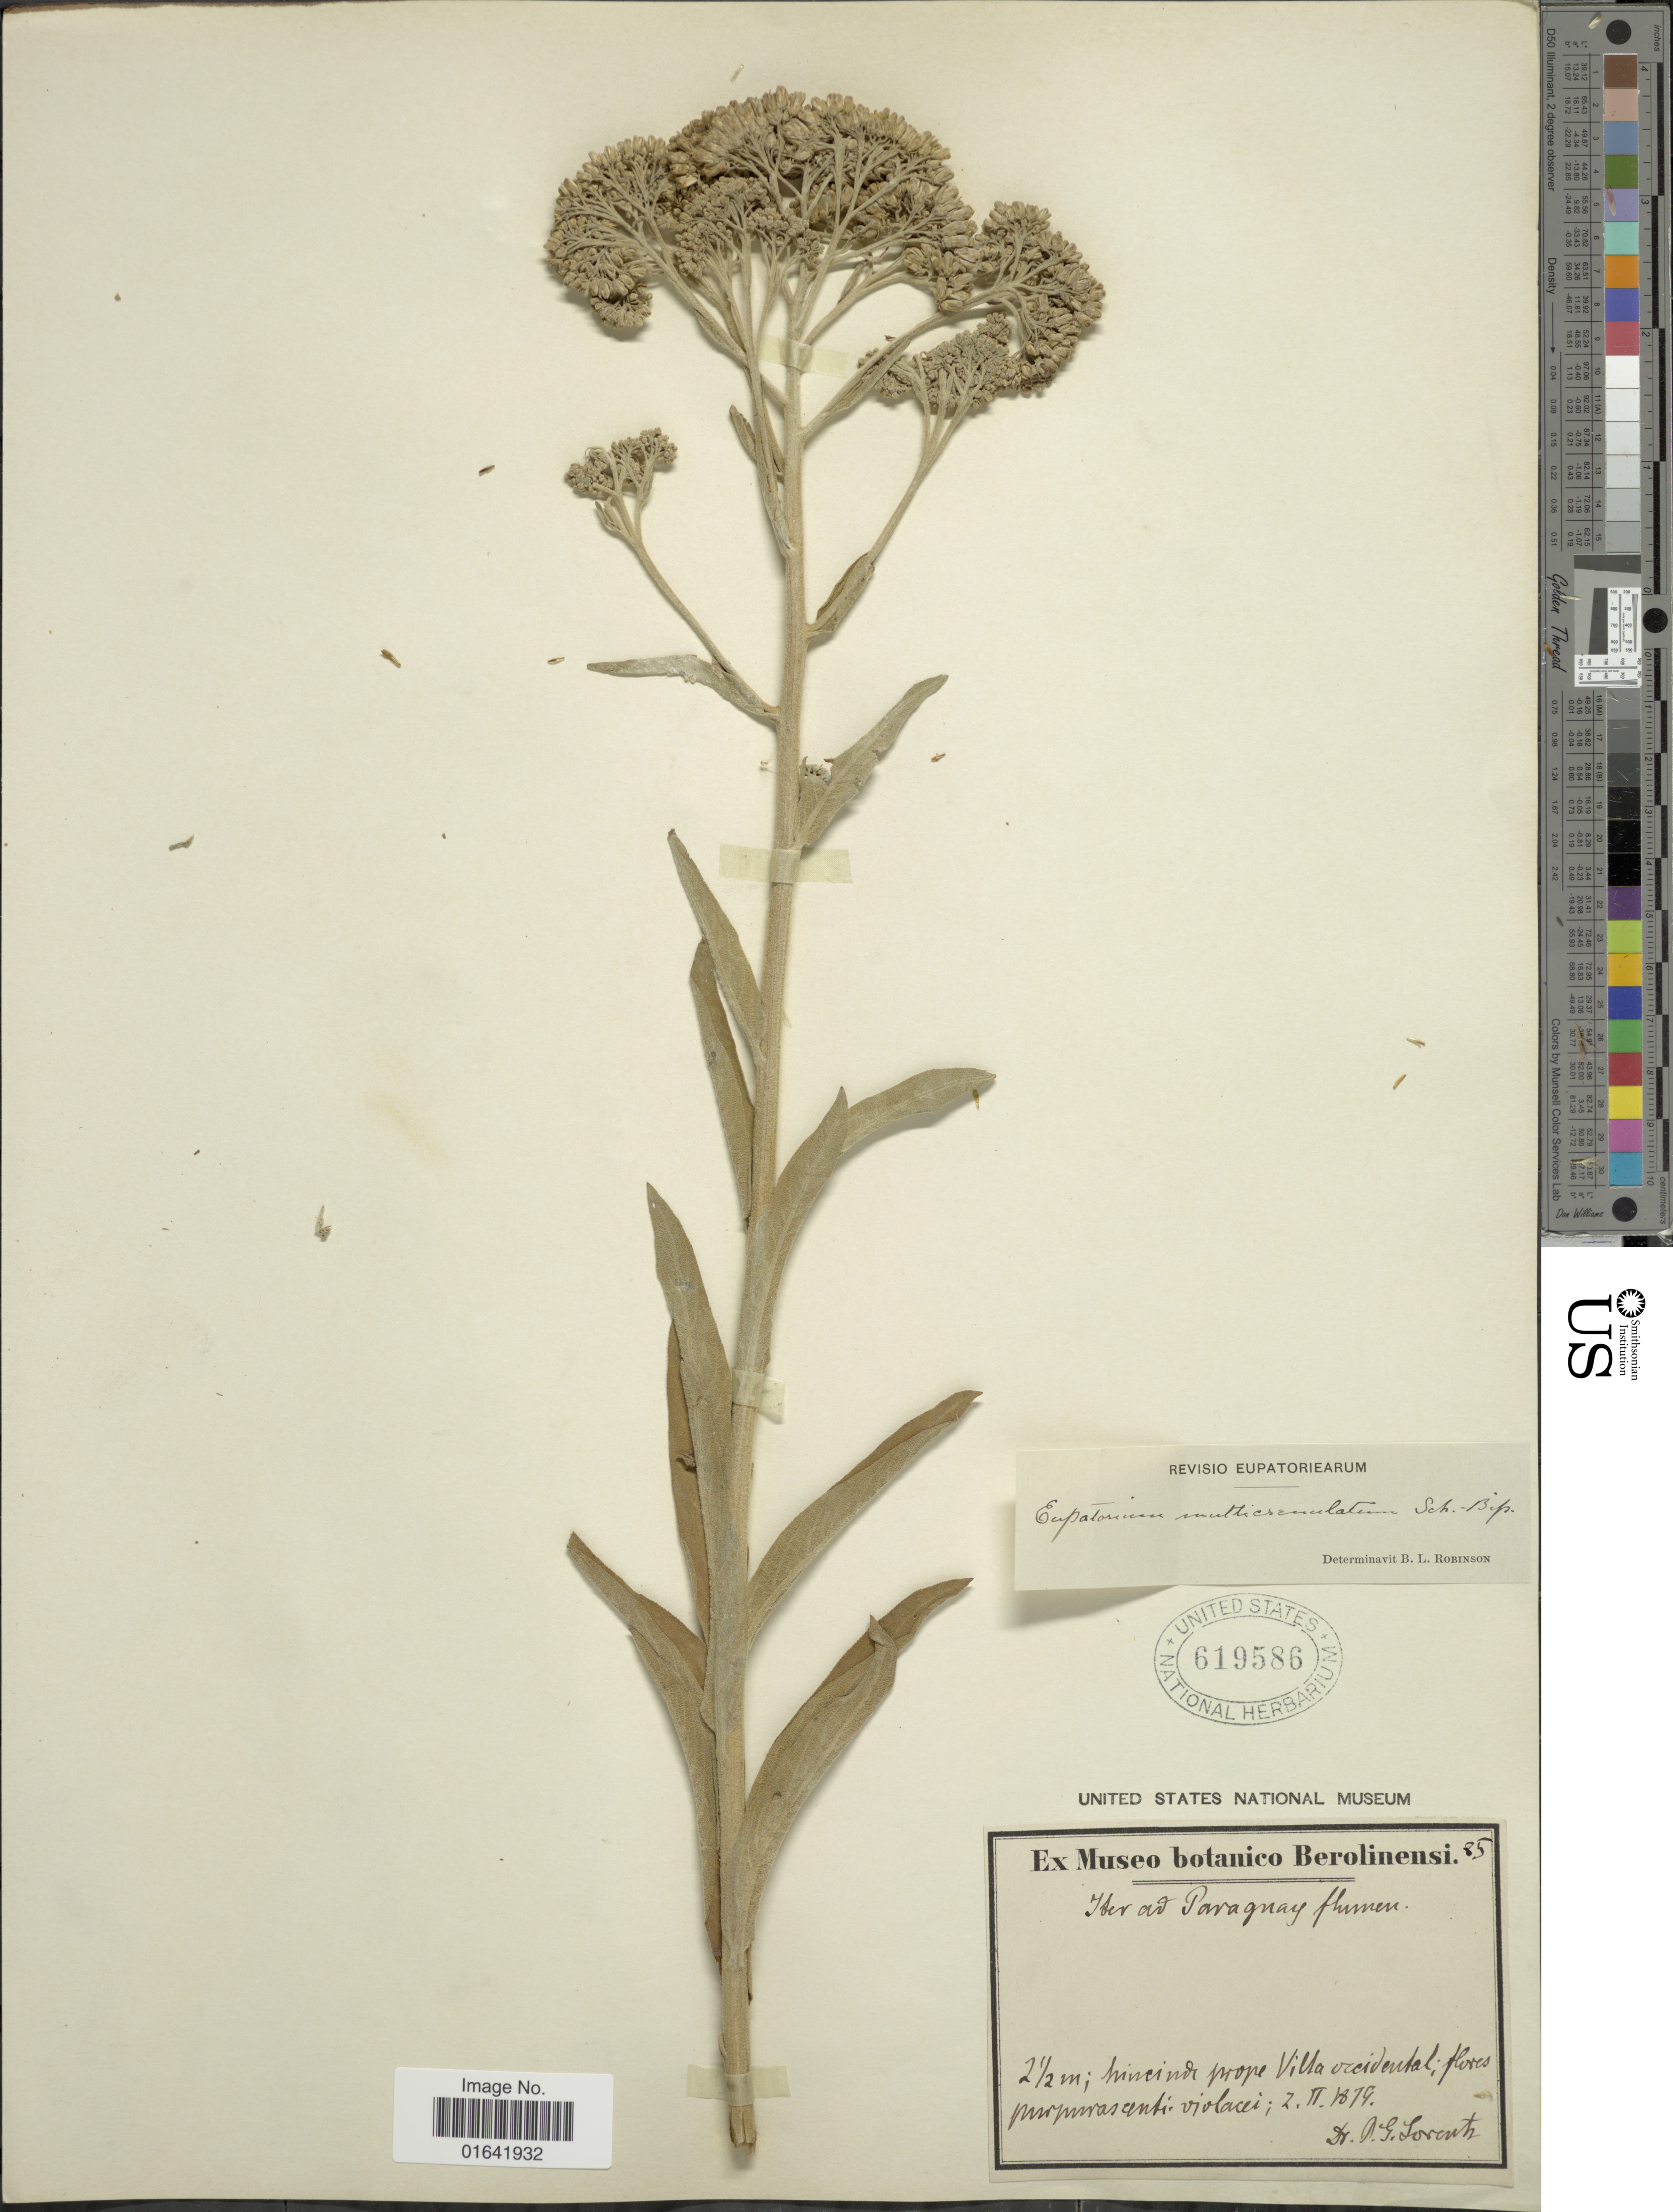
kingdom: Plantae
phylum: Tracheophyta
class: Magnoliopsida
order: Asterales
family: Asteraceae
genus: Disynaphia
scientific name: Disynaphia multicrenulata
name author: (Sch. Bip. ex Baker) R.M. King & H. Rob.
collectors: P. G. Lorentz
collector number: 85*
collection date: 1879-02-02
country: Paraguay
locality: Mincinde prope Villa occidental.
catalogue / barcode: US 619586